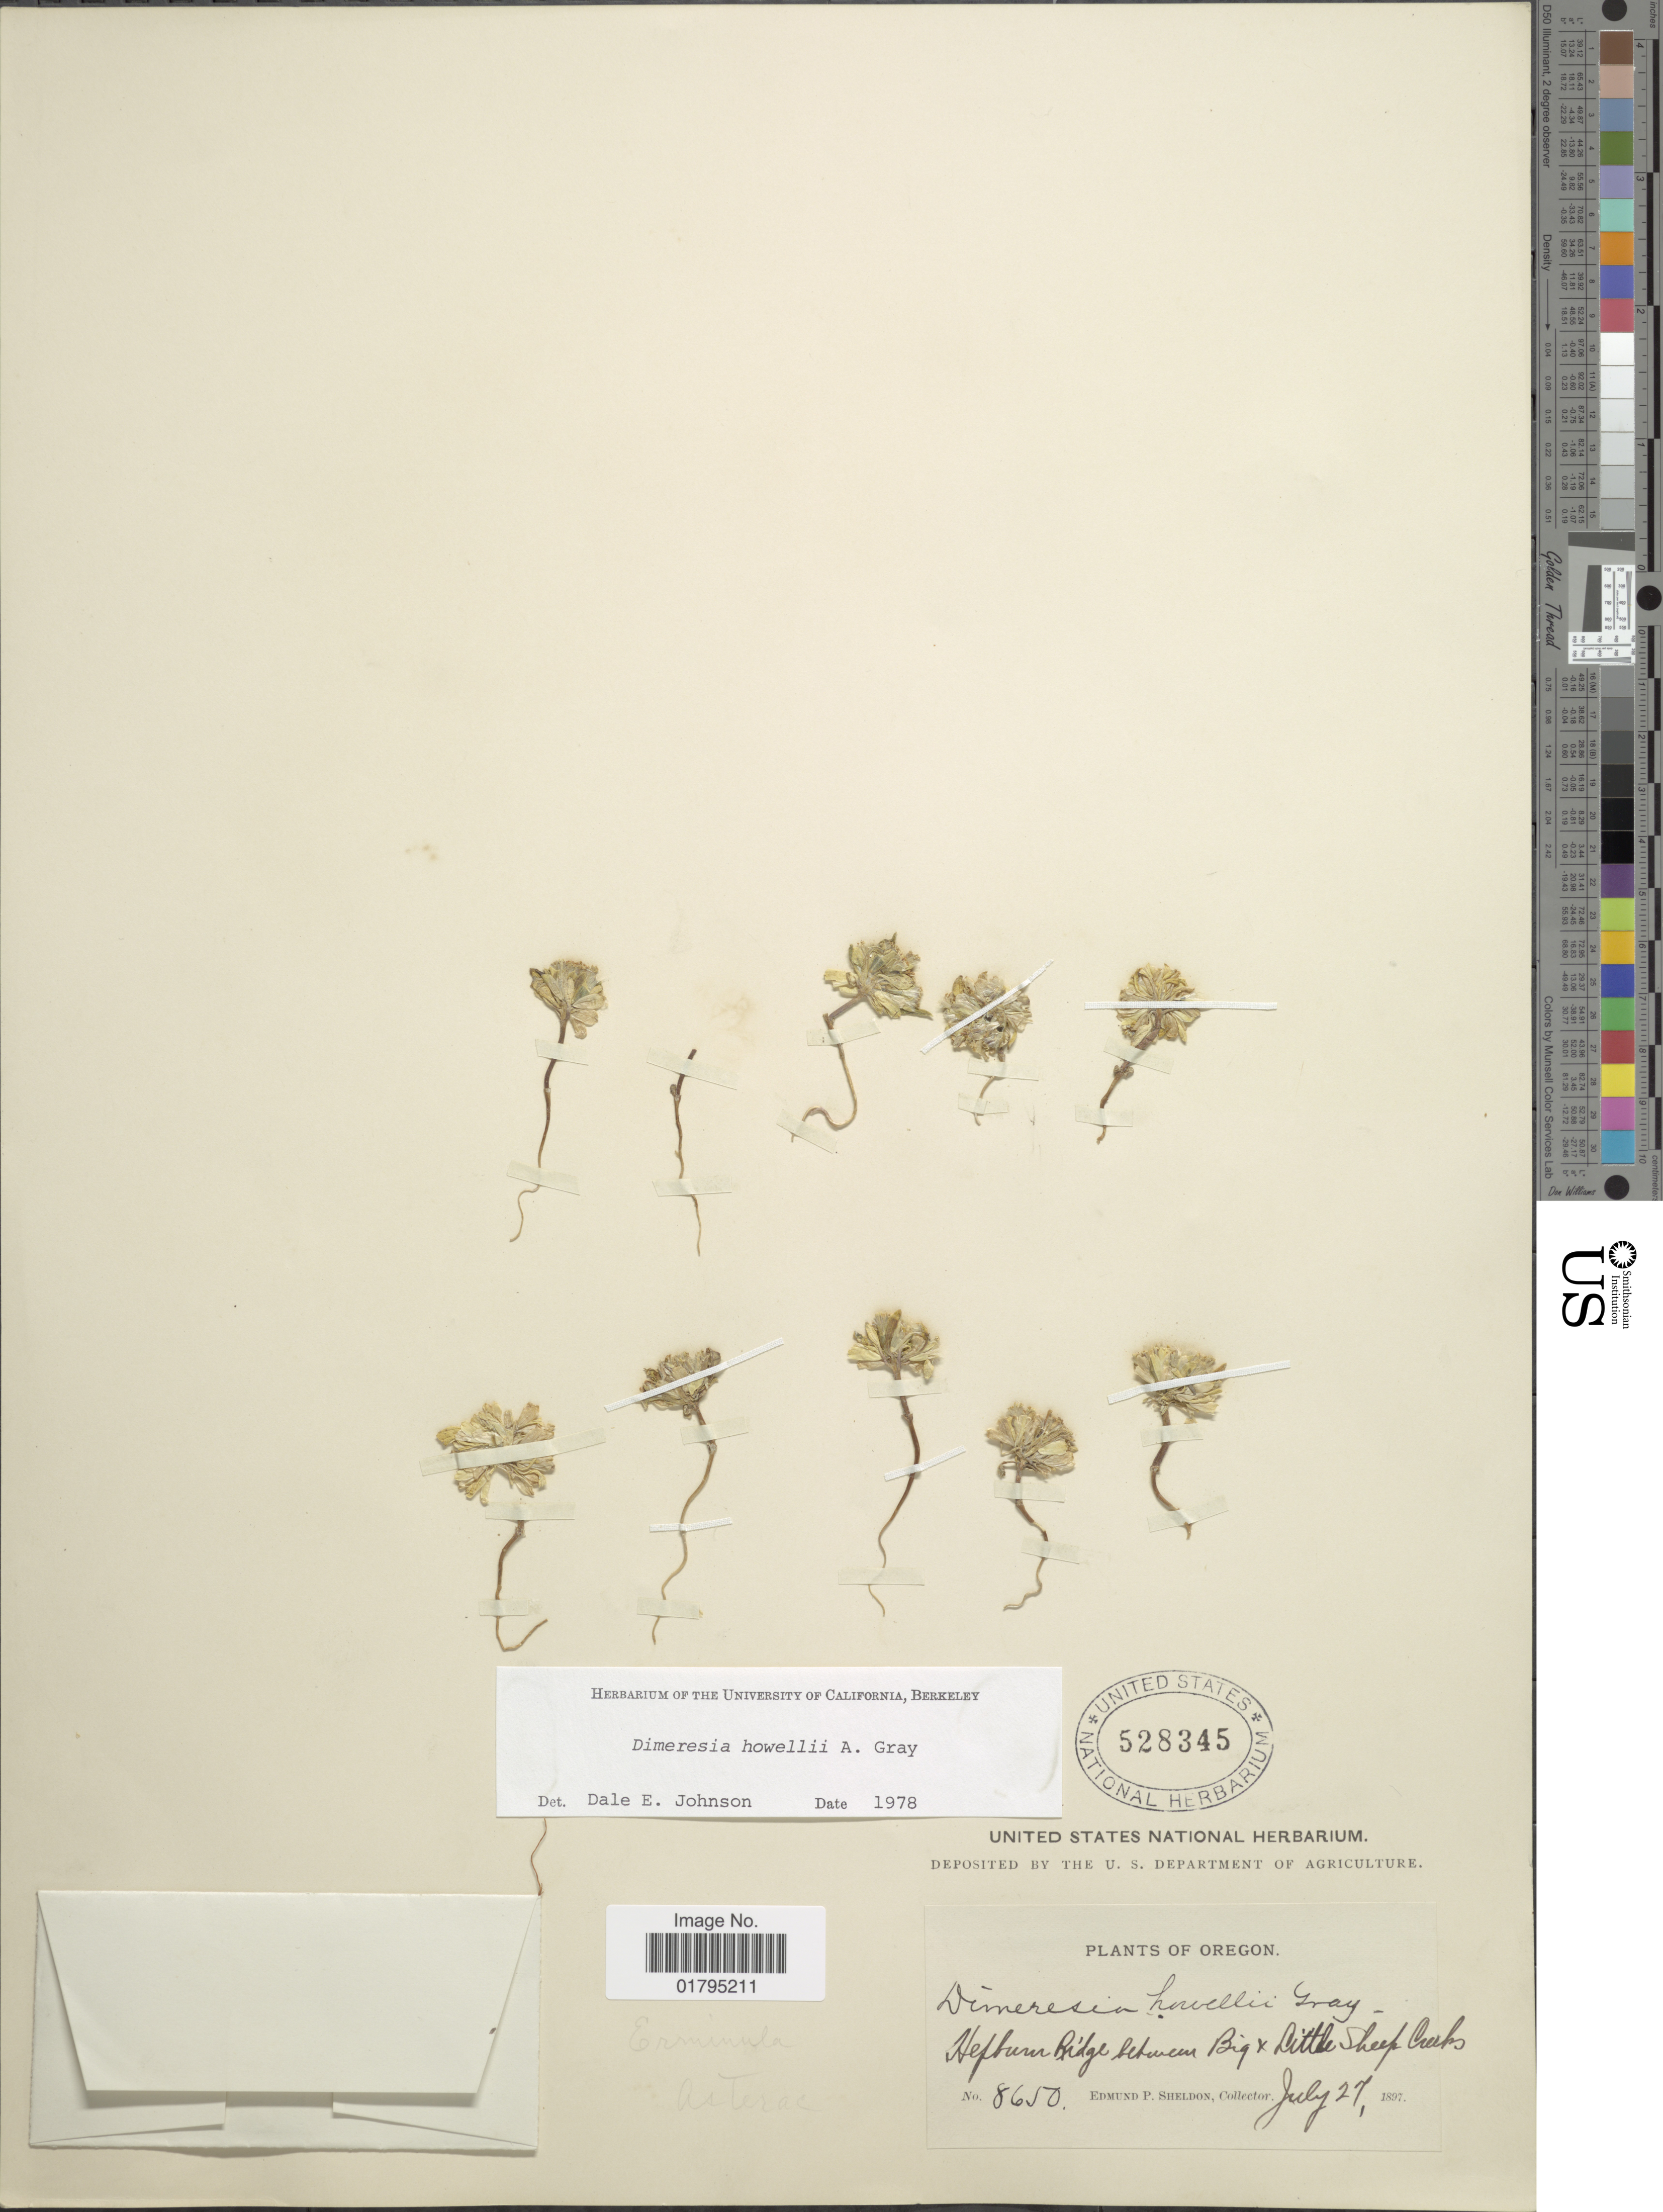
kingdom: Plantae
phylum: Tracheophyta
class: Magnoliopsida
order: Asterales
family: Asteraceae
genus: Dimeresia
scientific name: Dimeresia howellii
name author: A. Gray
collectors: E. P. Sheldon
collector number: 8650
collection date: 1897-07-27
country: United States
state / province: Oregon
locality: Oregon. Hefburn Ridge between Big x Little Sheep Creeks.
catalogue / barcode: US 528345